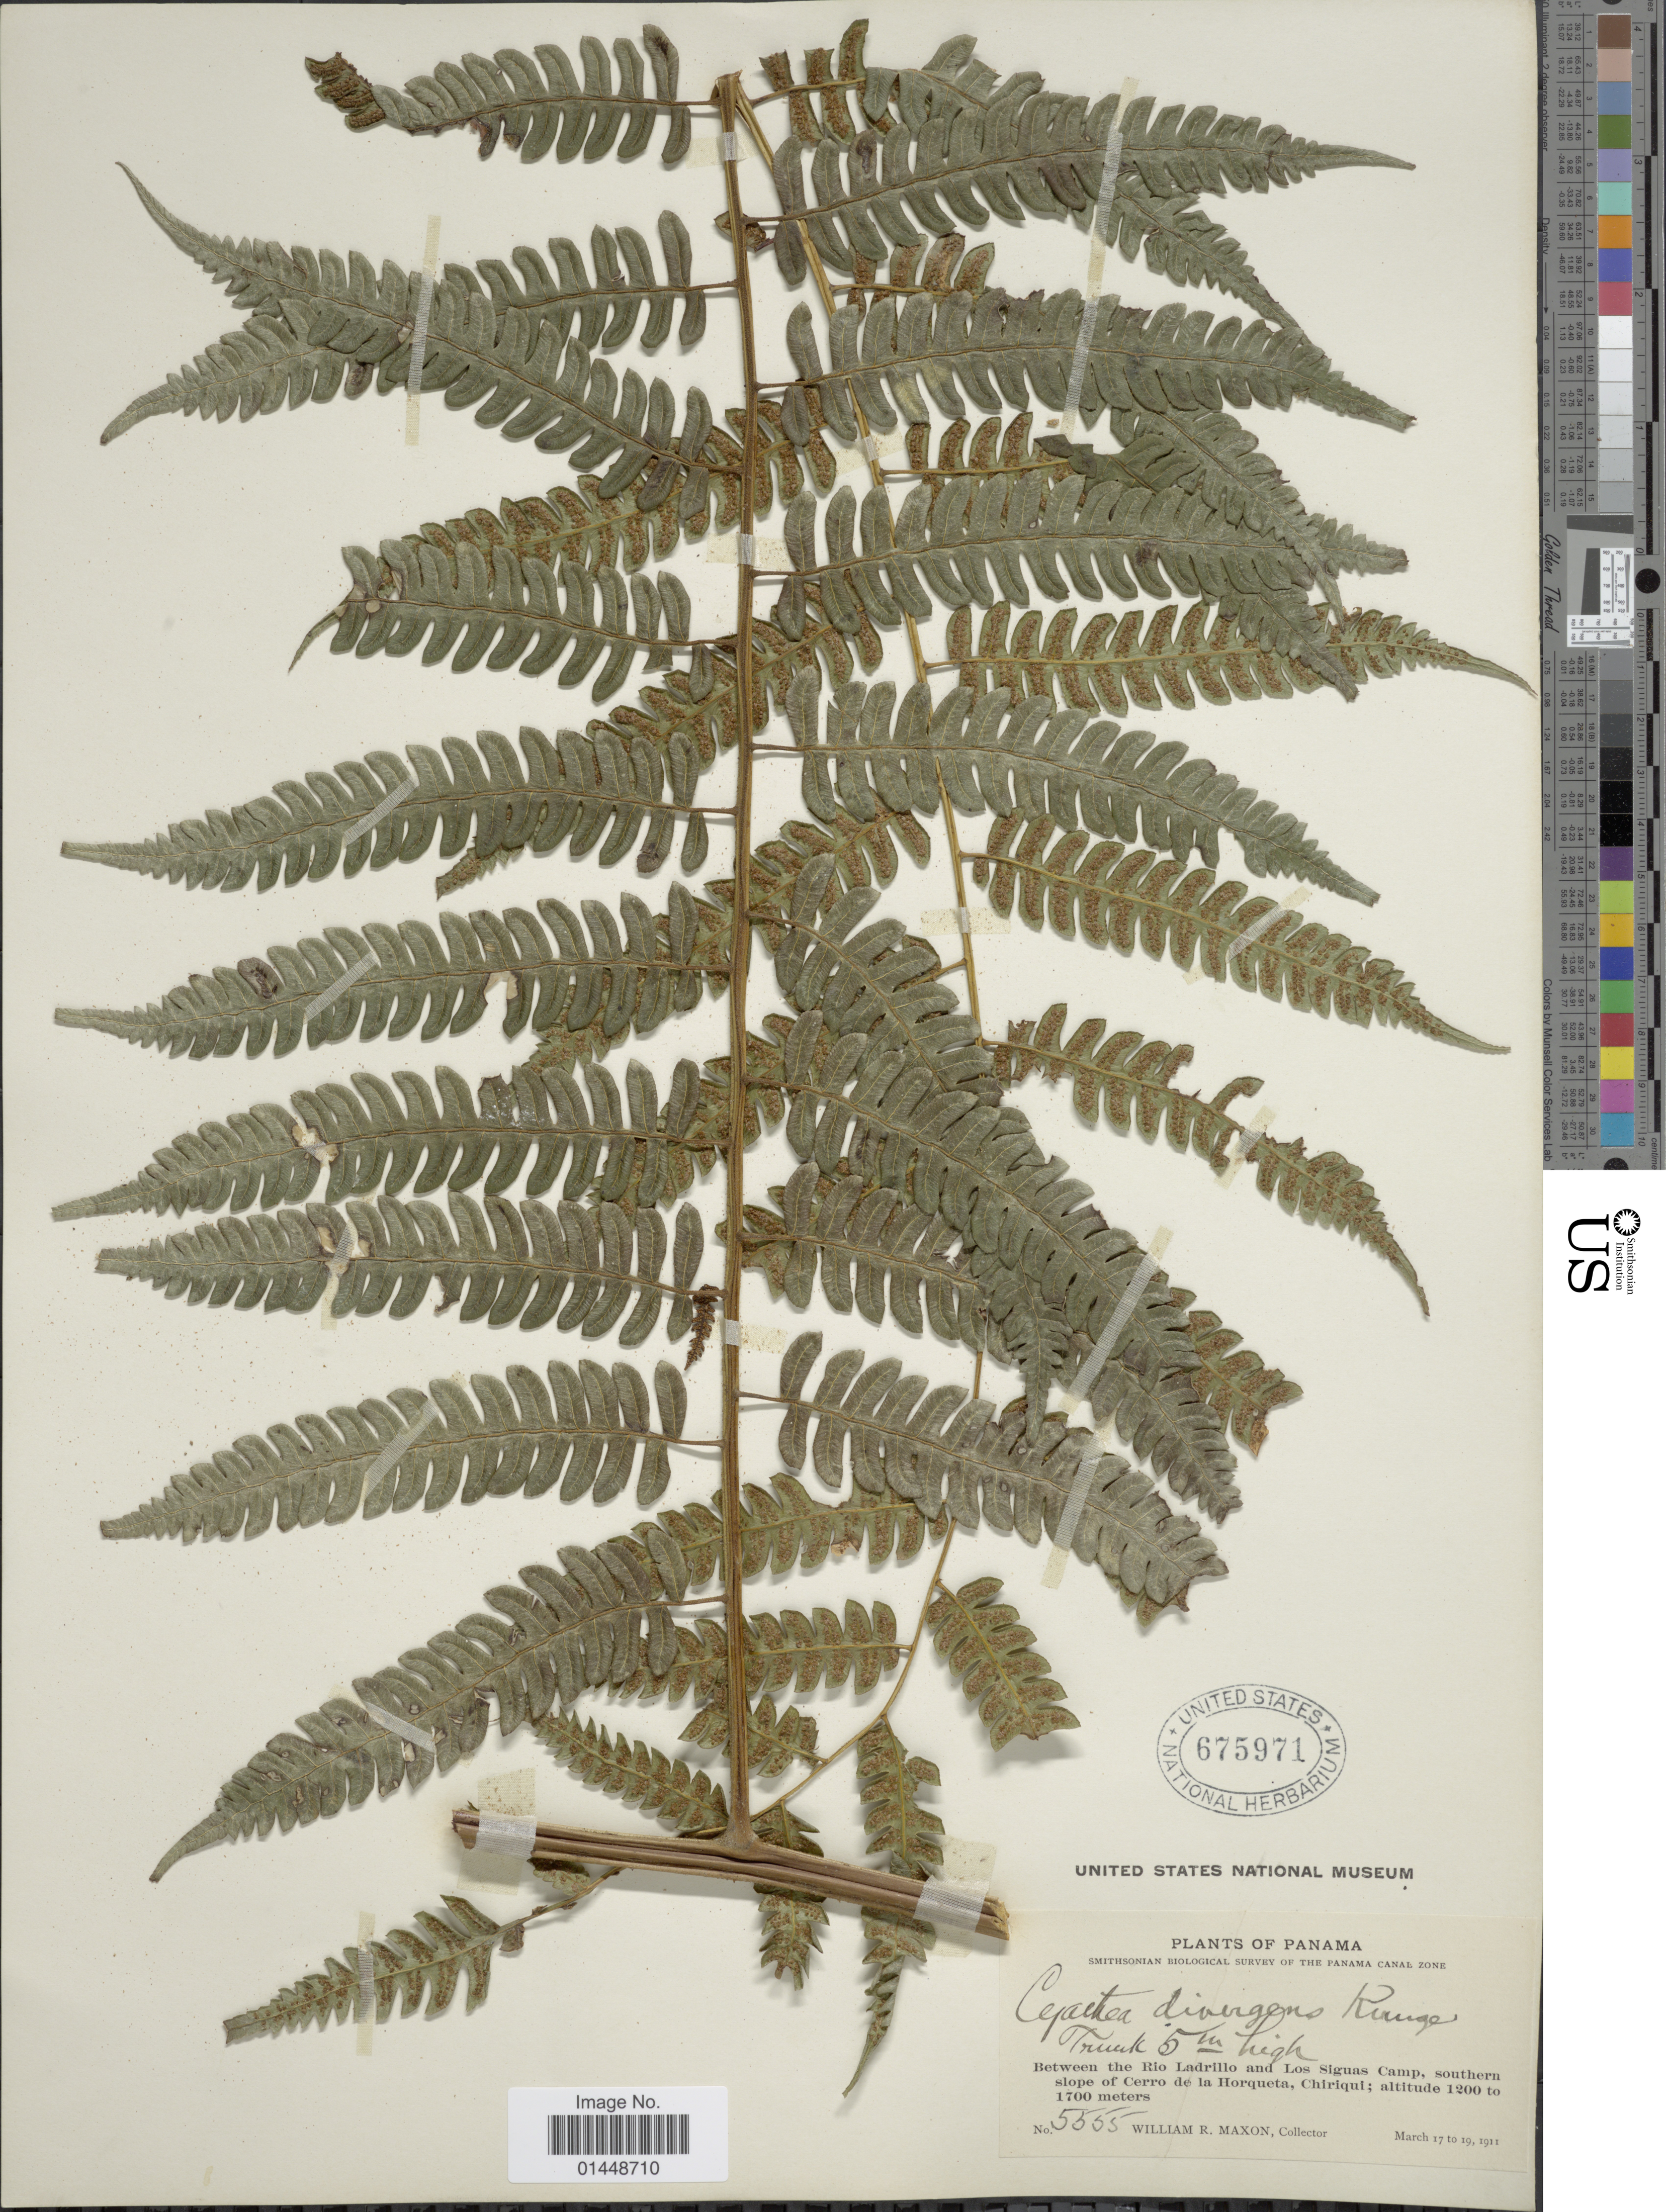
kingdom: Plantae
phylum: Tracheophyta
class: Polypodiopsida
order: Cyatheales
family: Cyatheaceae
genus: Cyathea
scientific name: Cyathea divergens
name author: Kunze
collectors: W. R. Maxon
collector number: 5555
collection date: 1911-03-17/1911-03-19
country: Panama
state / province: Chiriqui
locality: Between the Rio Ladrillo and Los Siguas Camp, southern slope of Cerro de la Horqueta, Chiriqui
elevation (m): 1200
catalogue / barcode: US 675971